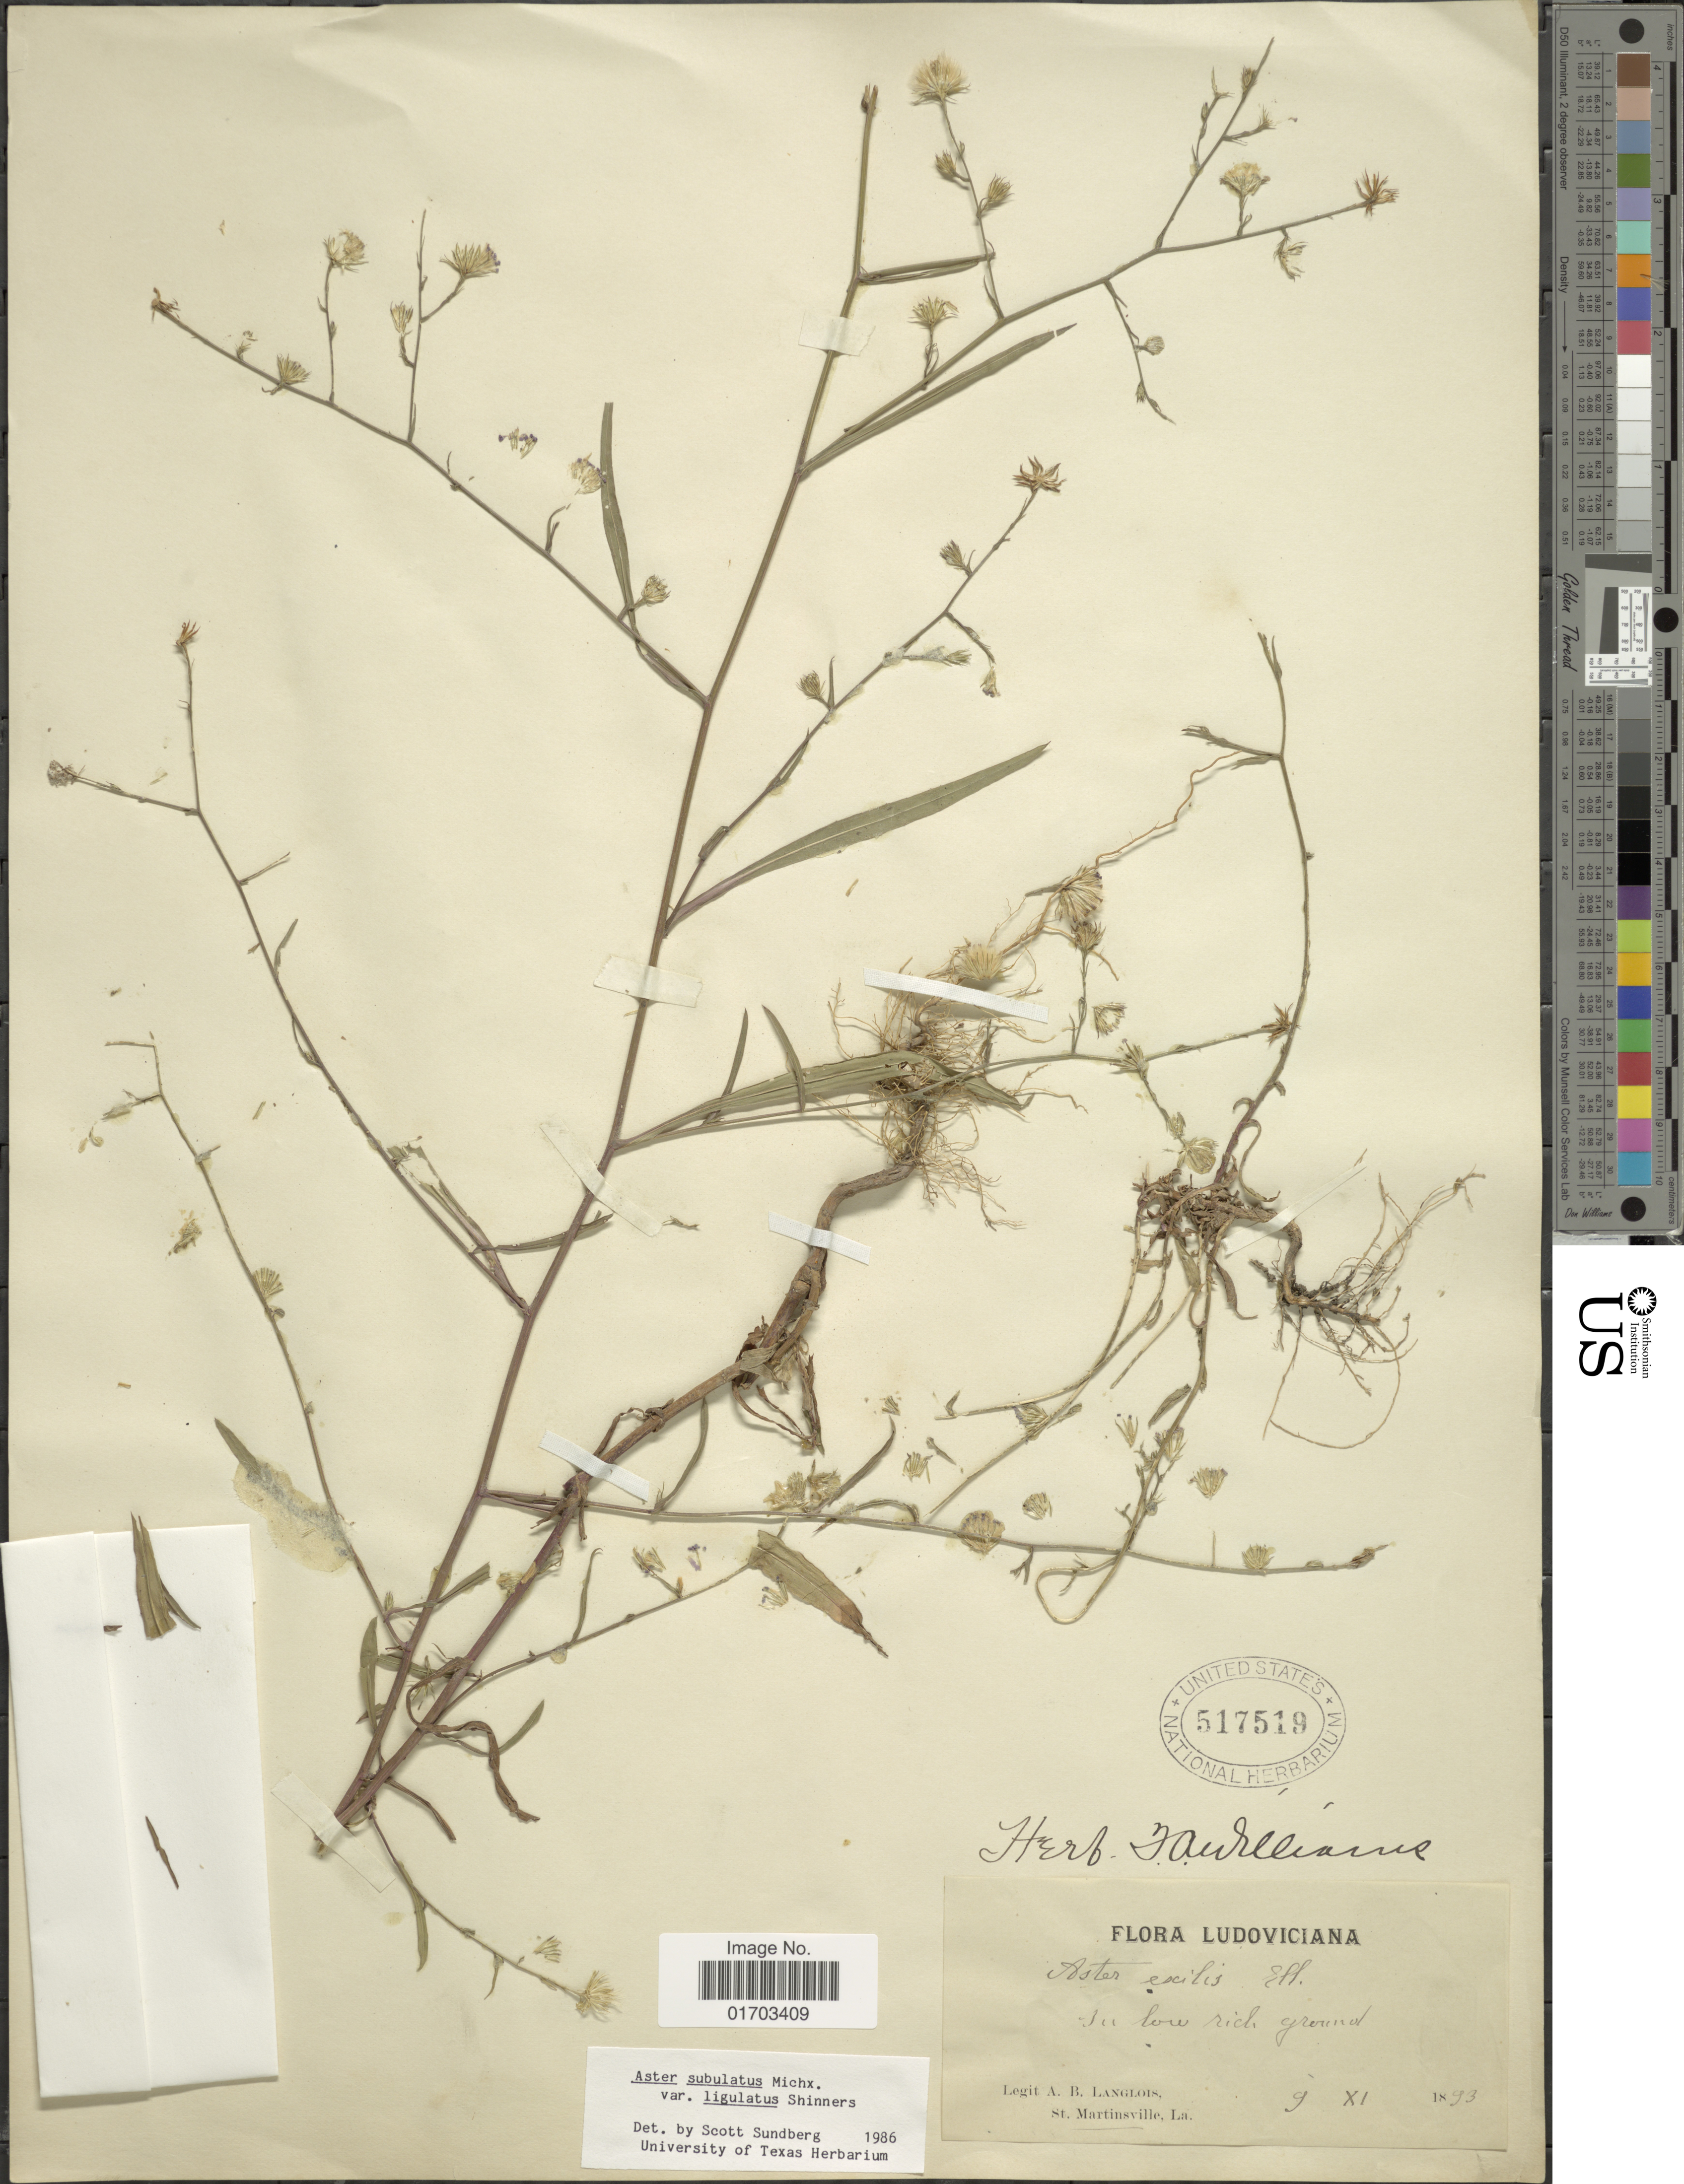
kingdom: Plantae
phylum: Tracheophyta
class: Magnoliopsida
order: Asterales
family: Asteraceae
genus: Symphyotrichum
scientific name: Symphyotrichum subulatum var. ligulatum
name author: (Shinners) S.D. Sundb.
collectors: A. Langlois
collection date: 1893-11-09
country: United States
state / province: Louisiana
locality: Ludoviciana, St. Martinsville.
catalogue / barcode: US 517519